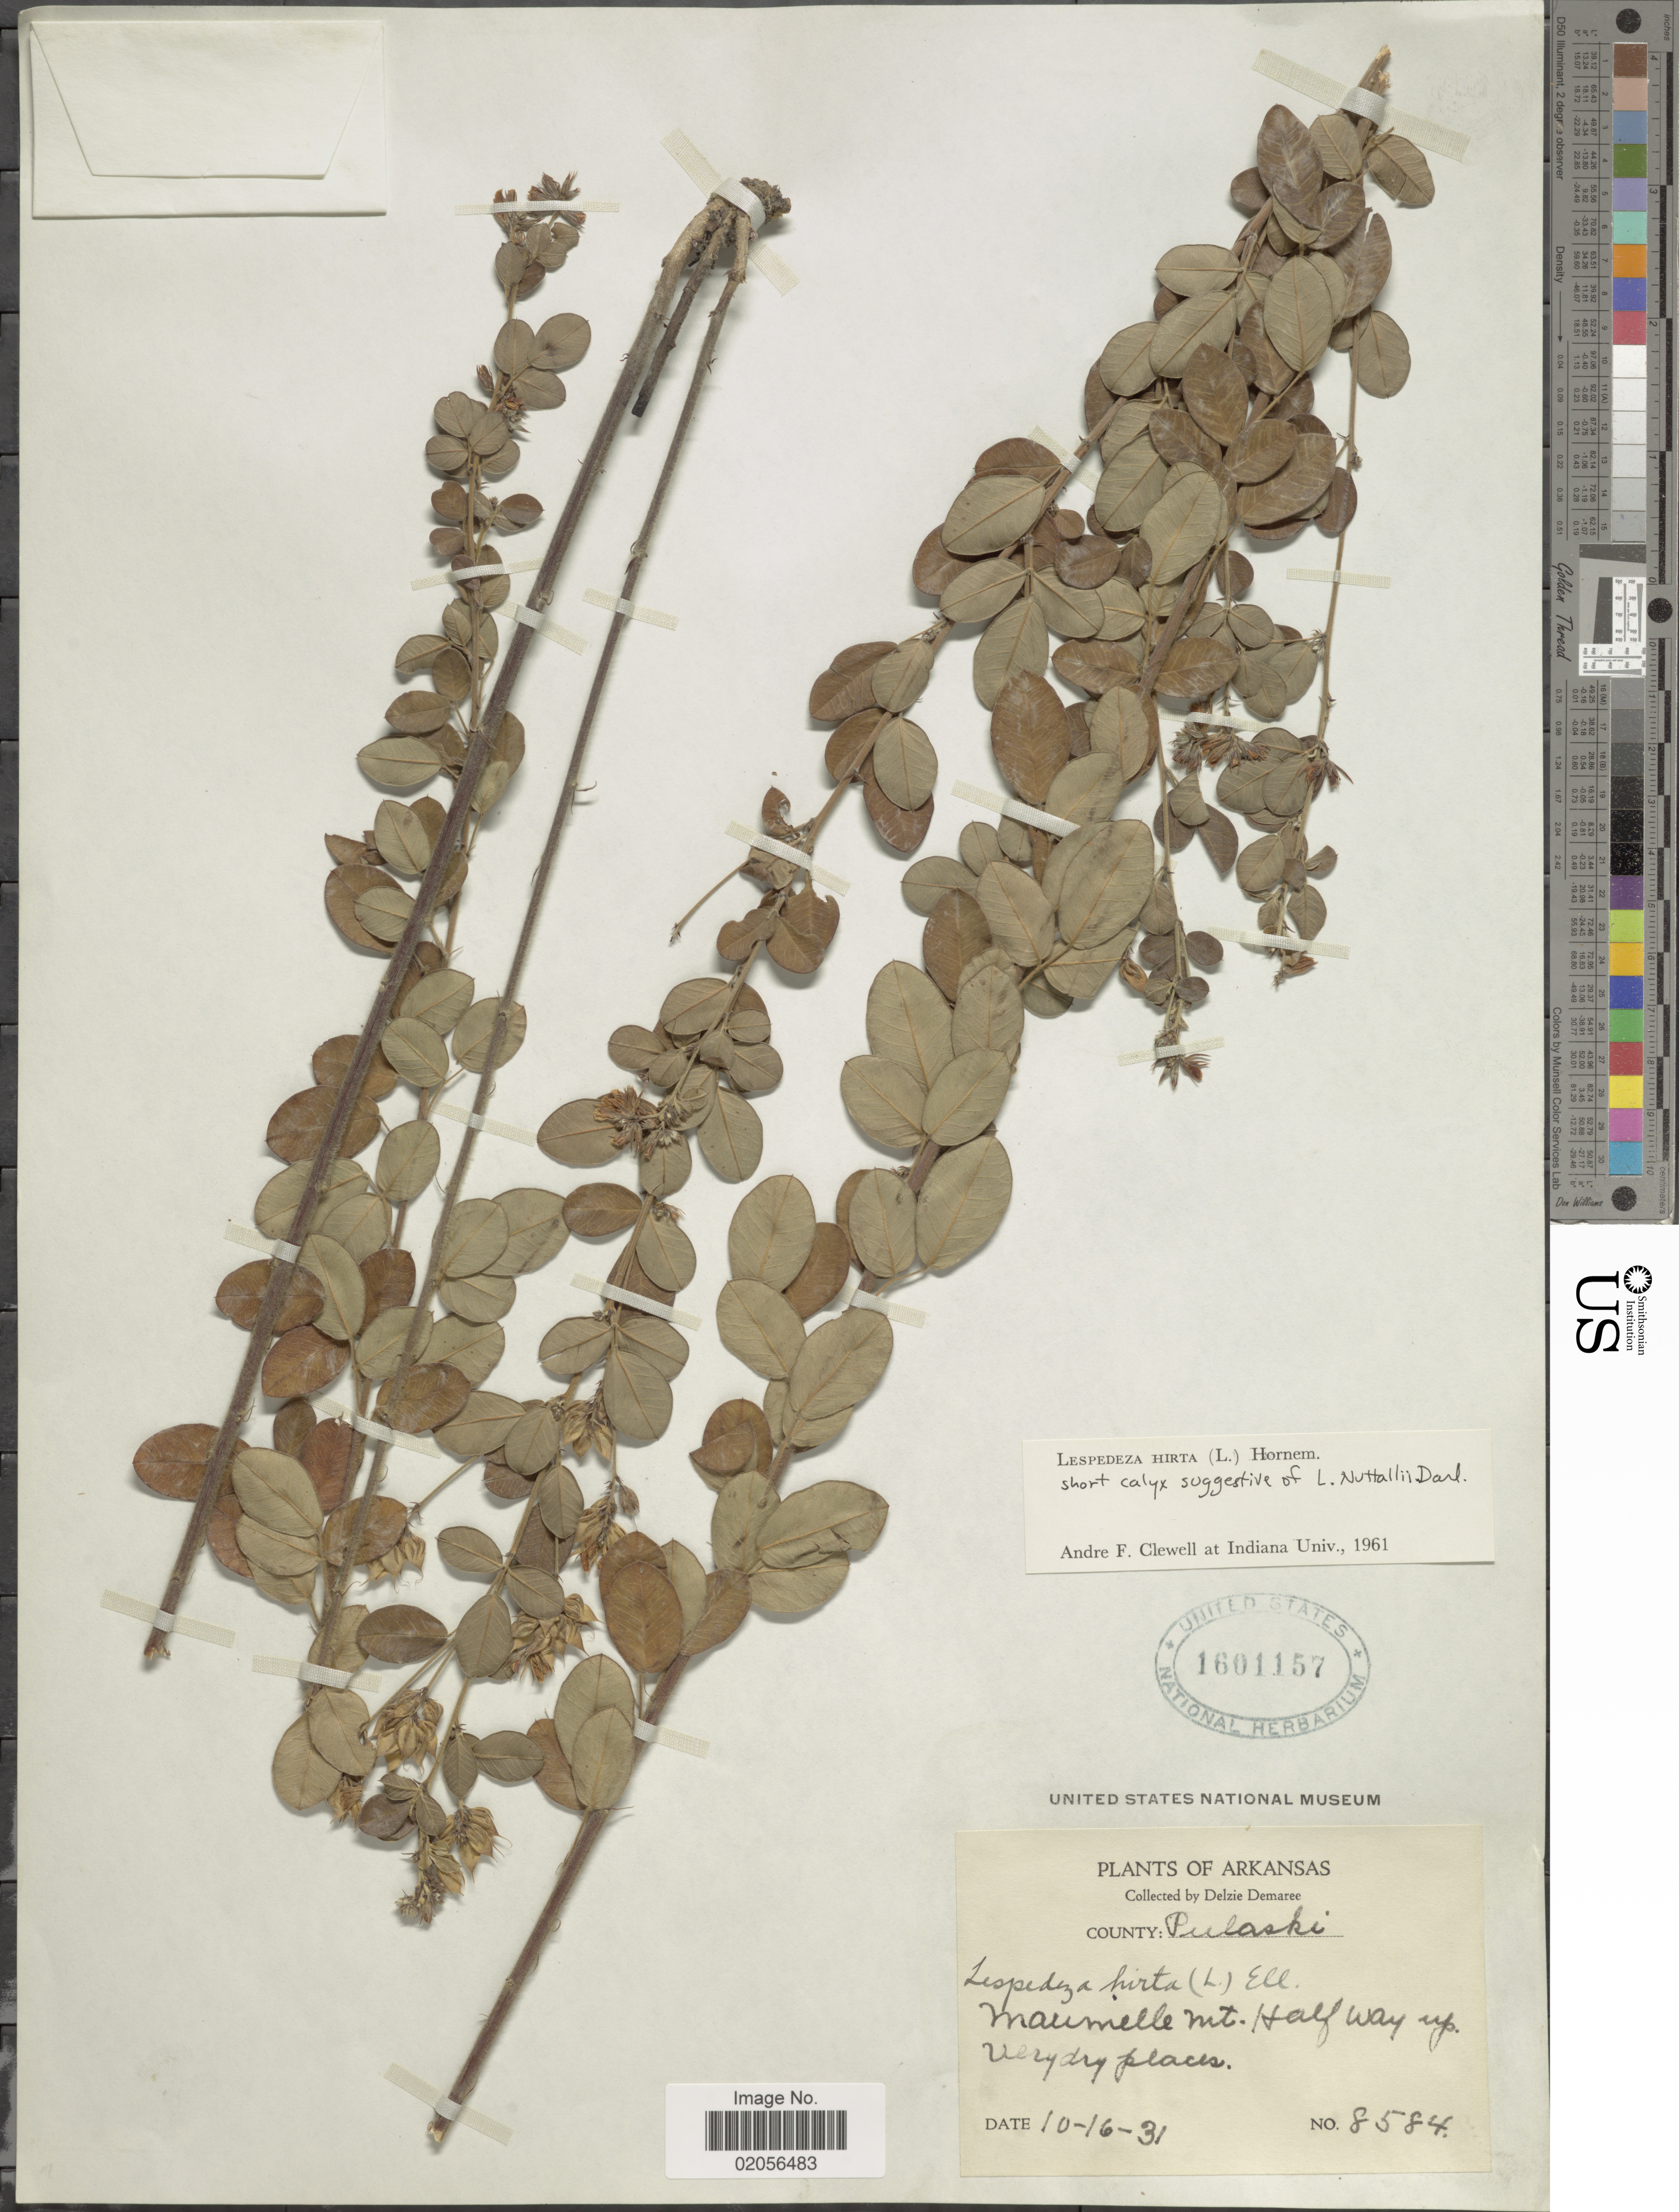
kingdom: Plantae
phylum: Tracheophyta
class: Magnoliopsida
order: Fabales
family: Fabaceae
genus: Lespedeza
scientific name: Lespedeza hirta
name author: (L.) Hornem.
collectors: D. Demaree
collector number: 8584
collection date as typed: Transcribed d/m/y: 16/10/31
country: United States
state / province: Arkansas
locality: Maumelle Mt. Half way up. Very dry places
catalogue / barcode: US 1601157